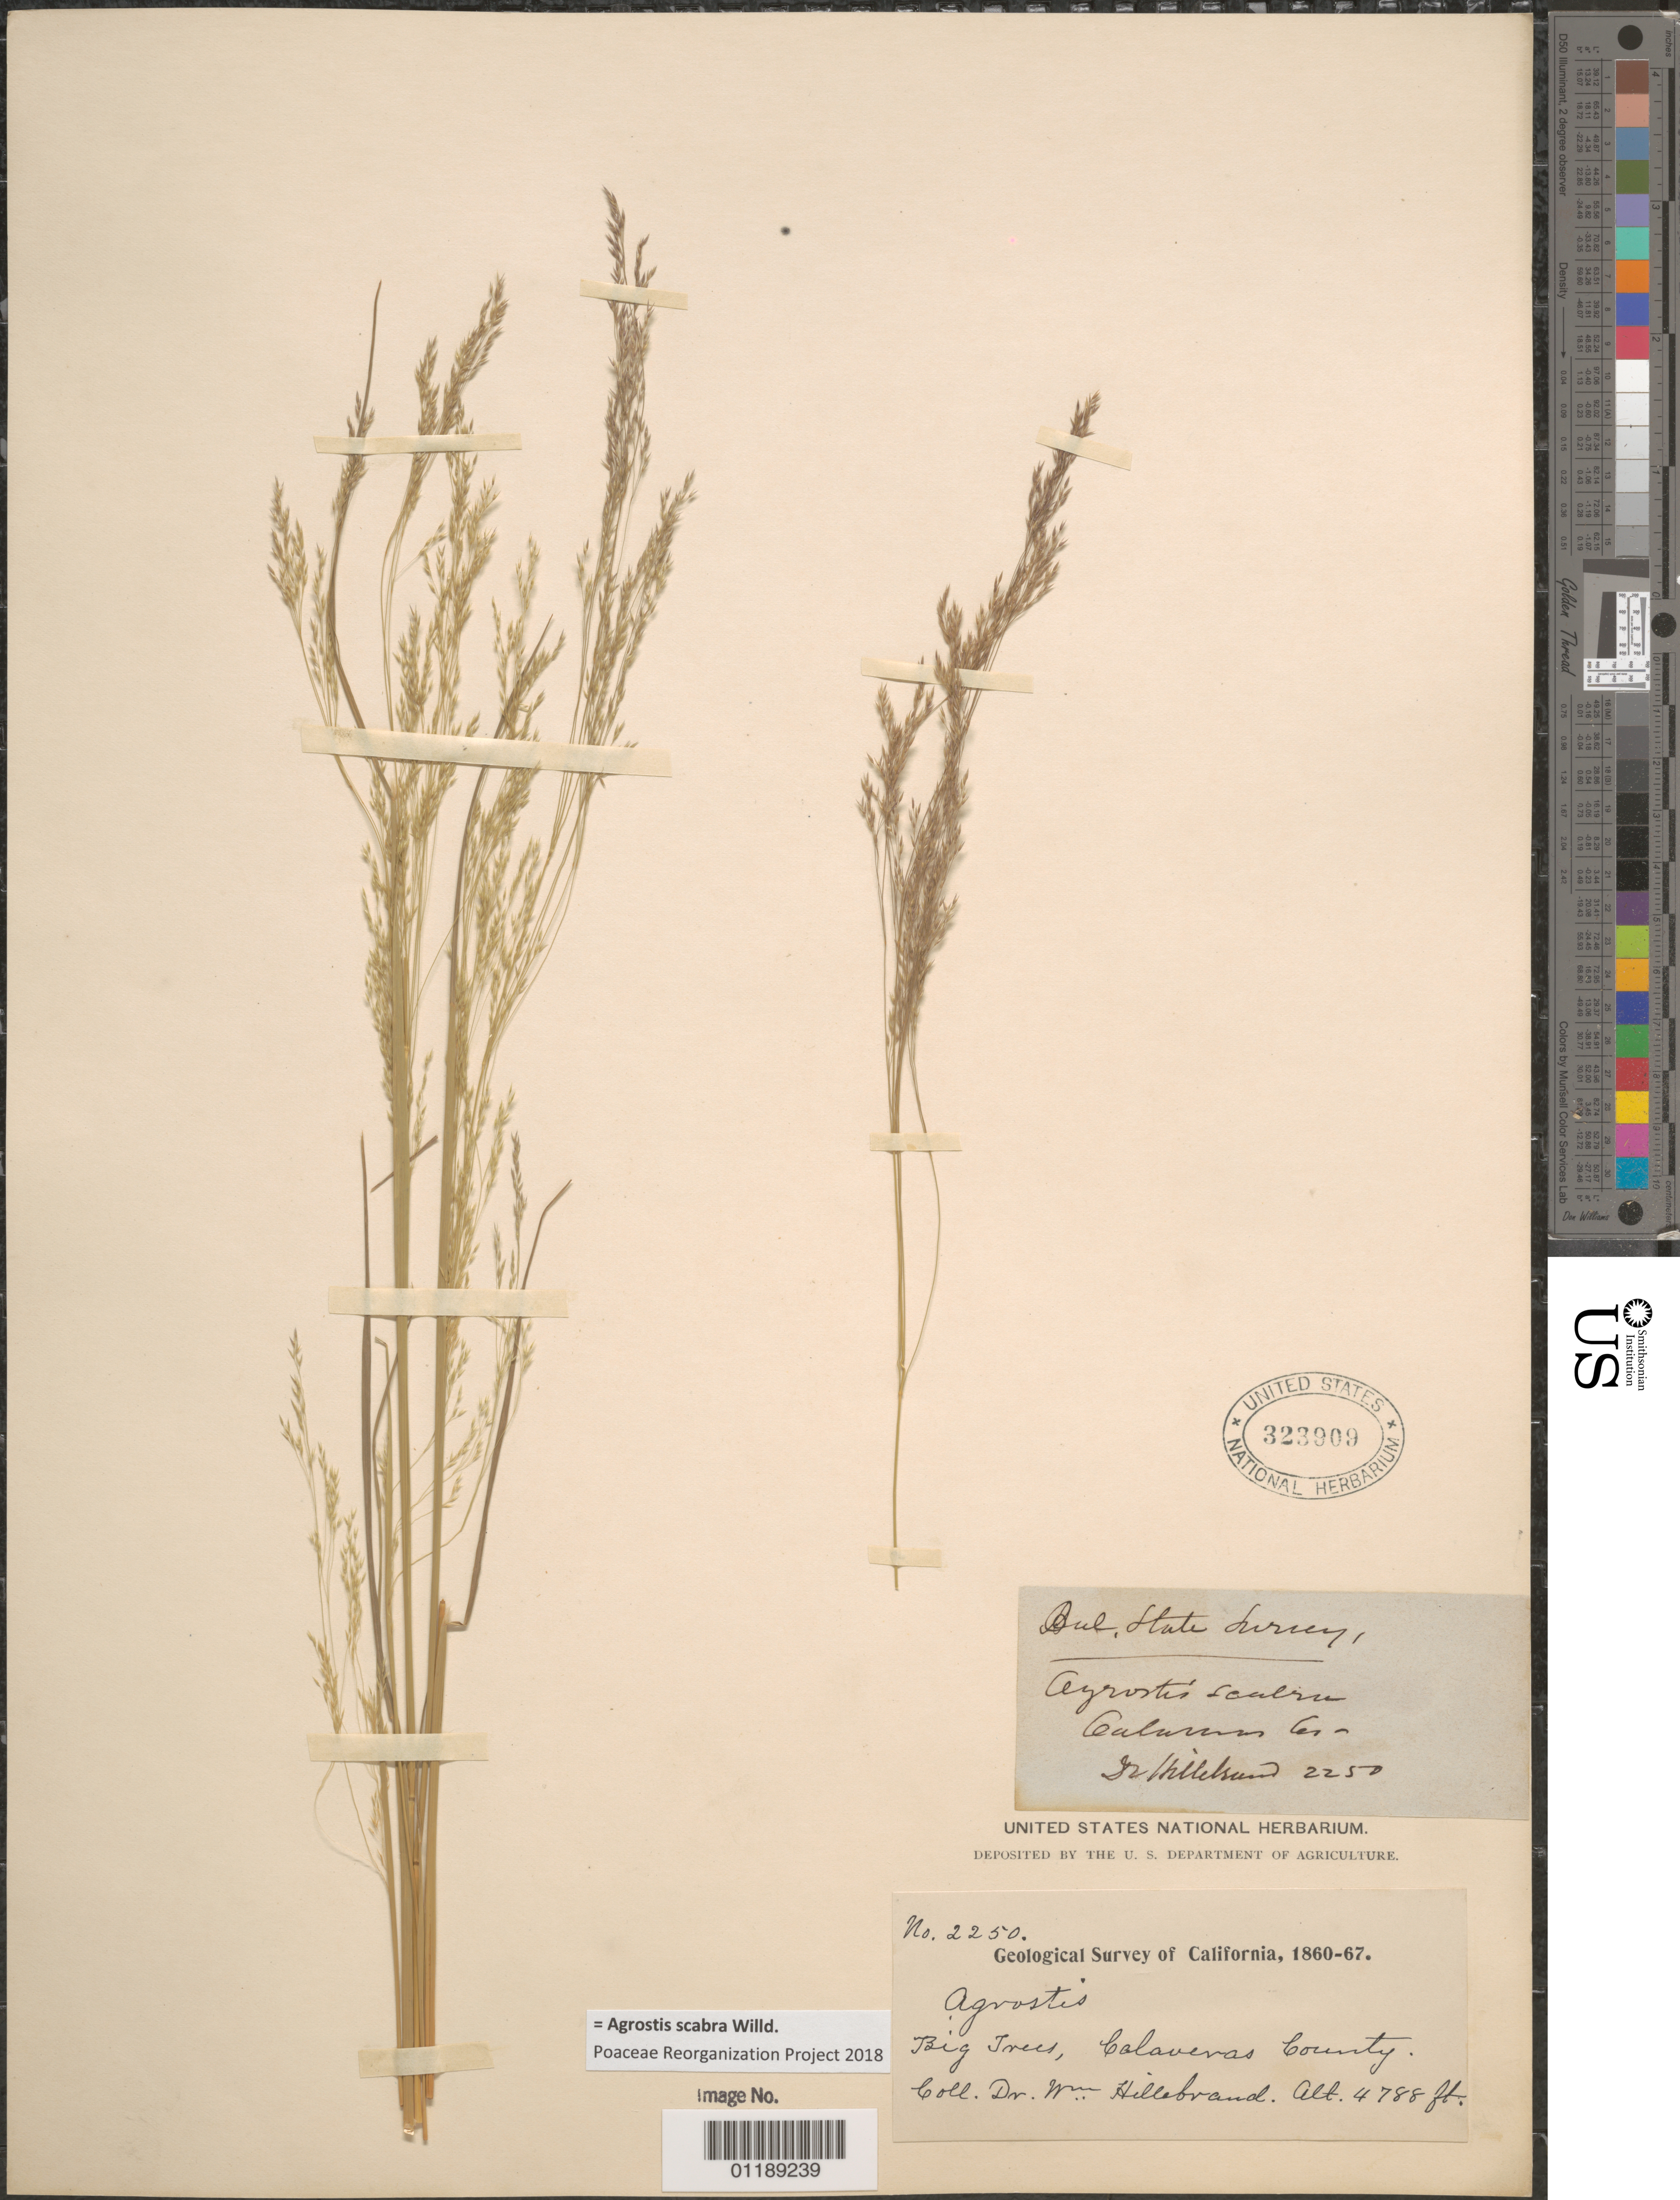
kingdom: Plantae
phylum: Tracheophyta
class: Liliopsida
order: Poales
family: Poaceae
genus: Agrostis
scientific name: Agrostis scabra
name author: Willd.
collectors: W. Hillebrand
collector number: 2250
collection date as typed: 1860 to 1867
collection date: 1860/1867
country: United States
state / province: California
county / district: Calaveras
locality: Big Trees.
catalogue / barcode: US 323909